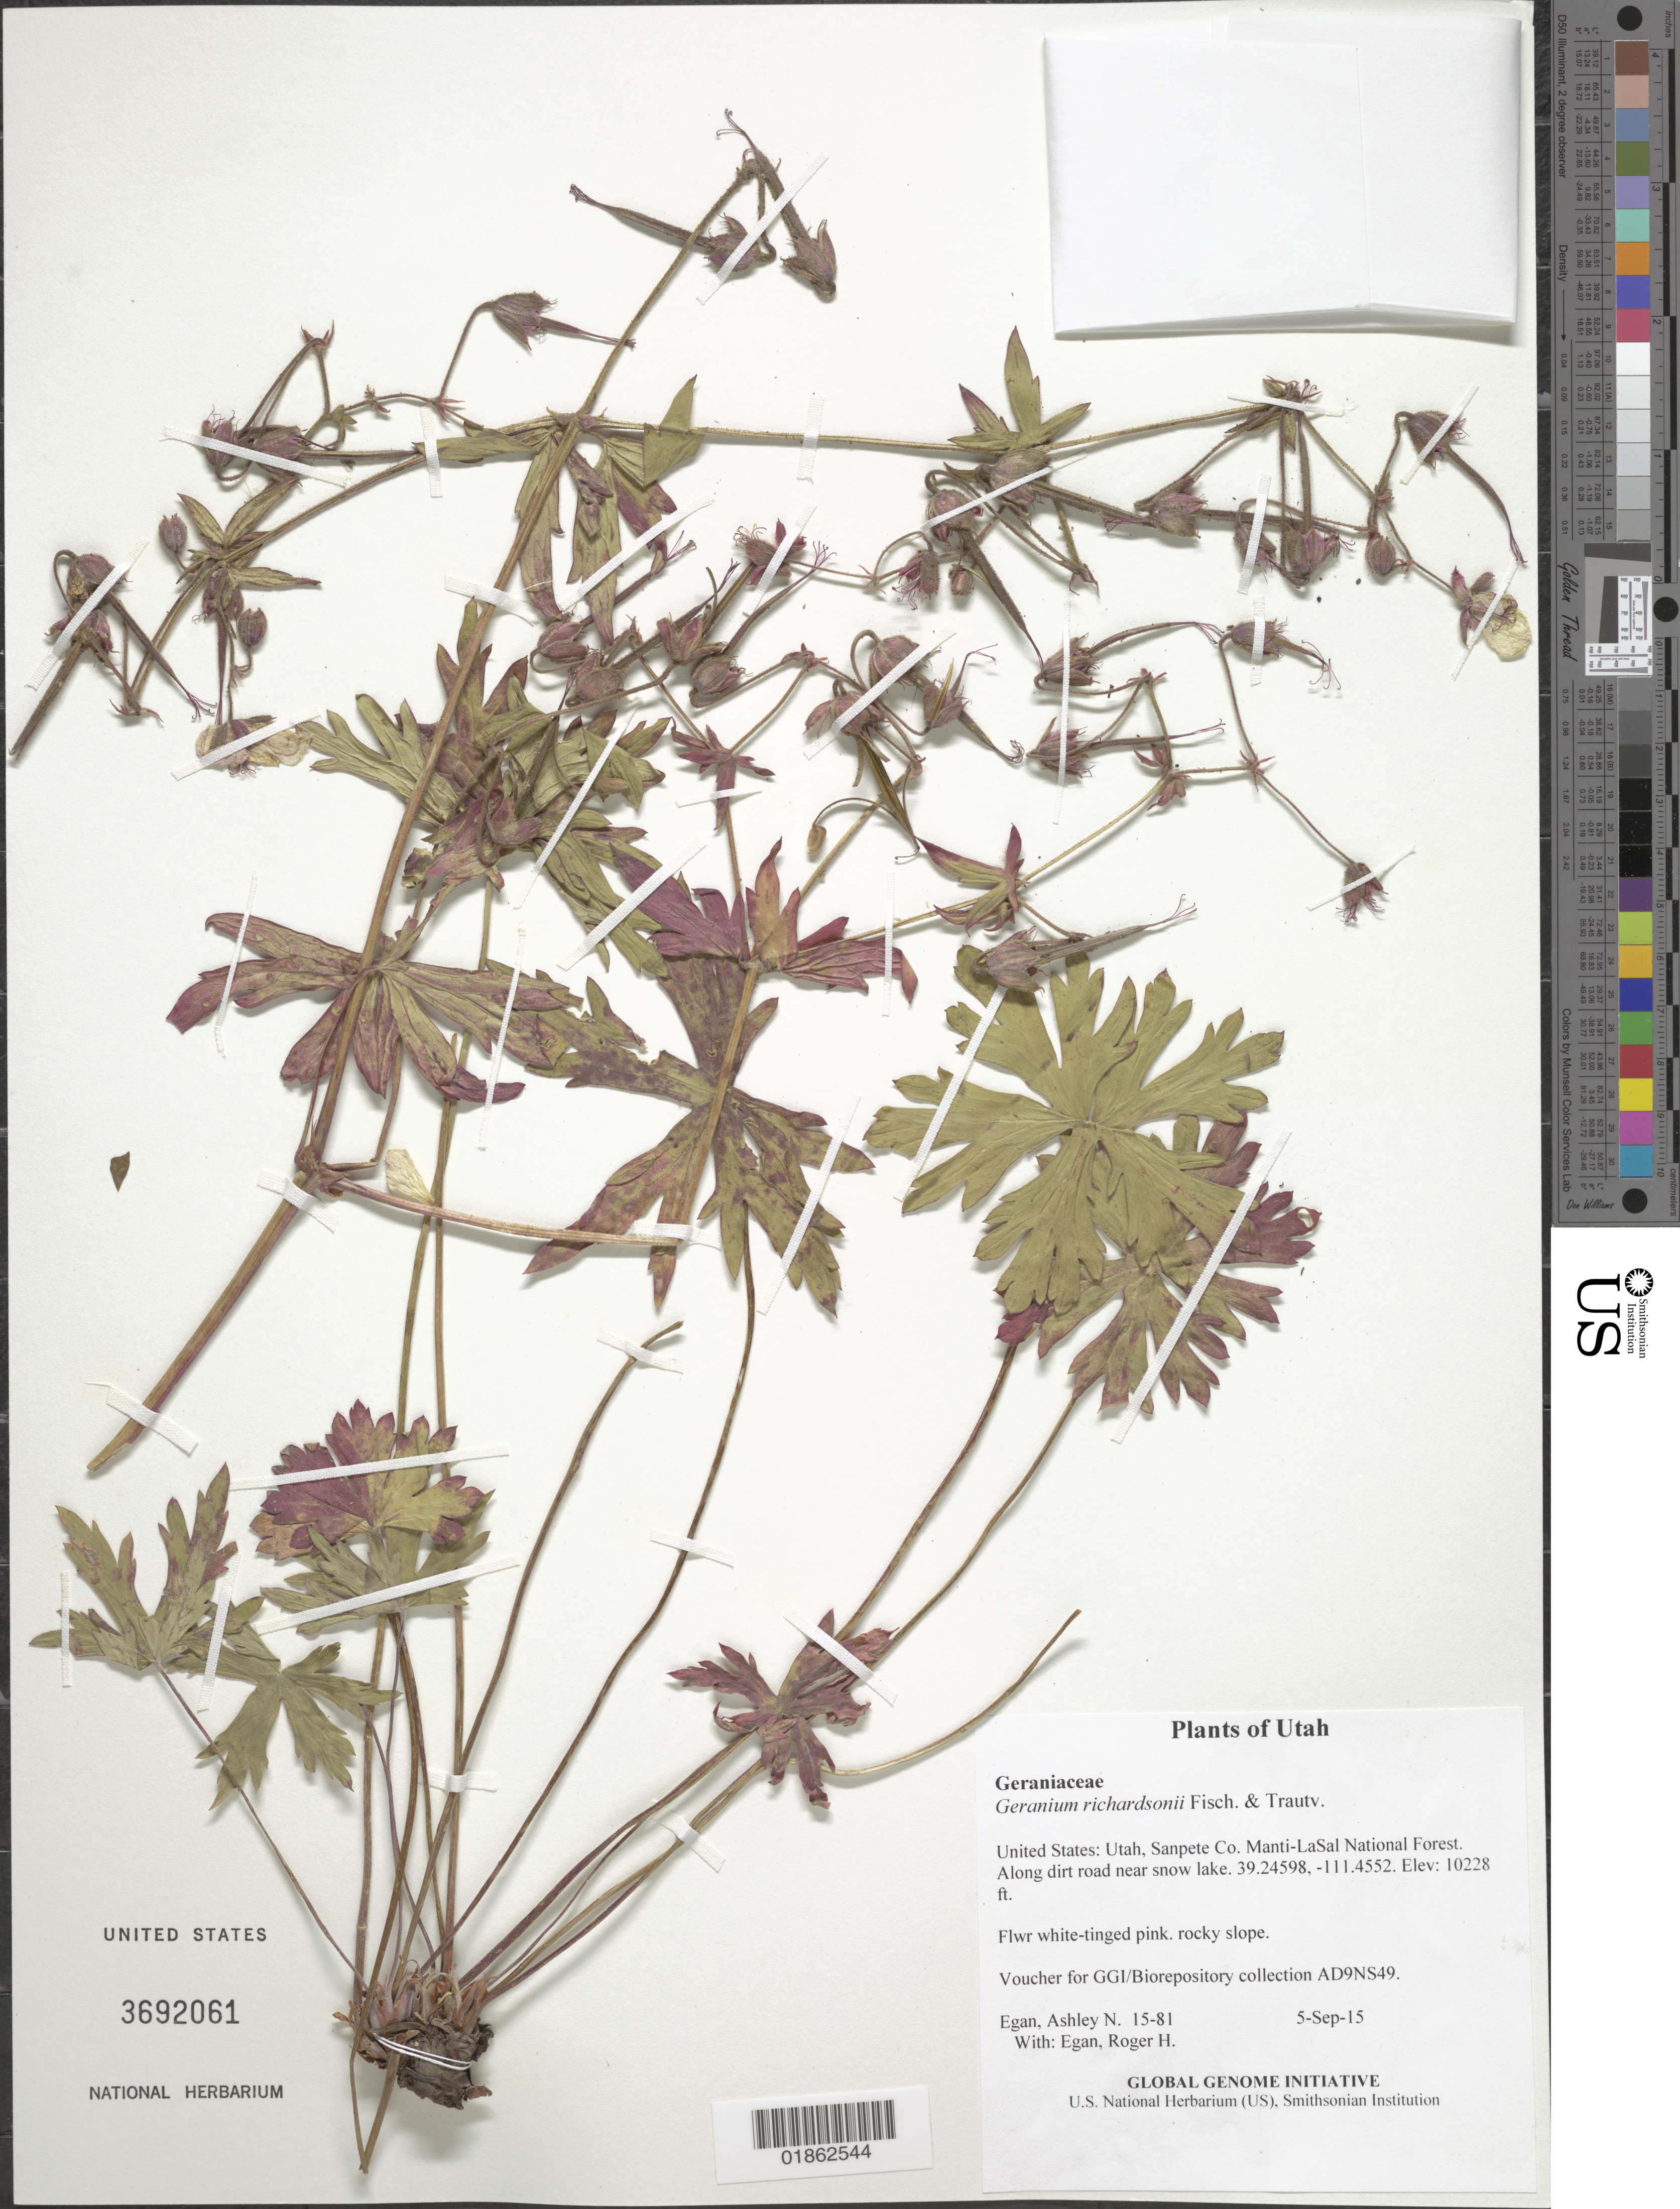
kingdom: Plantae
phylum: Tracheophyta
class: Magnoliopsida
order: Geraniales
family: Geraniaceae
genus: Geranium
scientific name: Geranium richardsonii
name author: Fisch. & Trautv.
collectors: A. N. Egan & R. H. Egan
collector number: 15-81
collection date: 2015-09-05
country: United States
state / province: Utah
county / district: Sanpete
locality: Manti-LaSal National Forest. Along dirt road near snow lake.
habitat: rocky slope.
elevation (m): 3117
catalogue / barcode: US 3692061